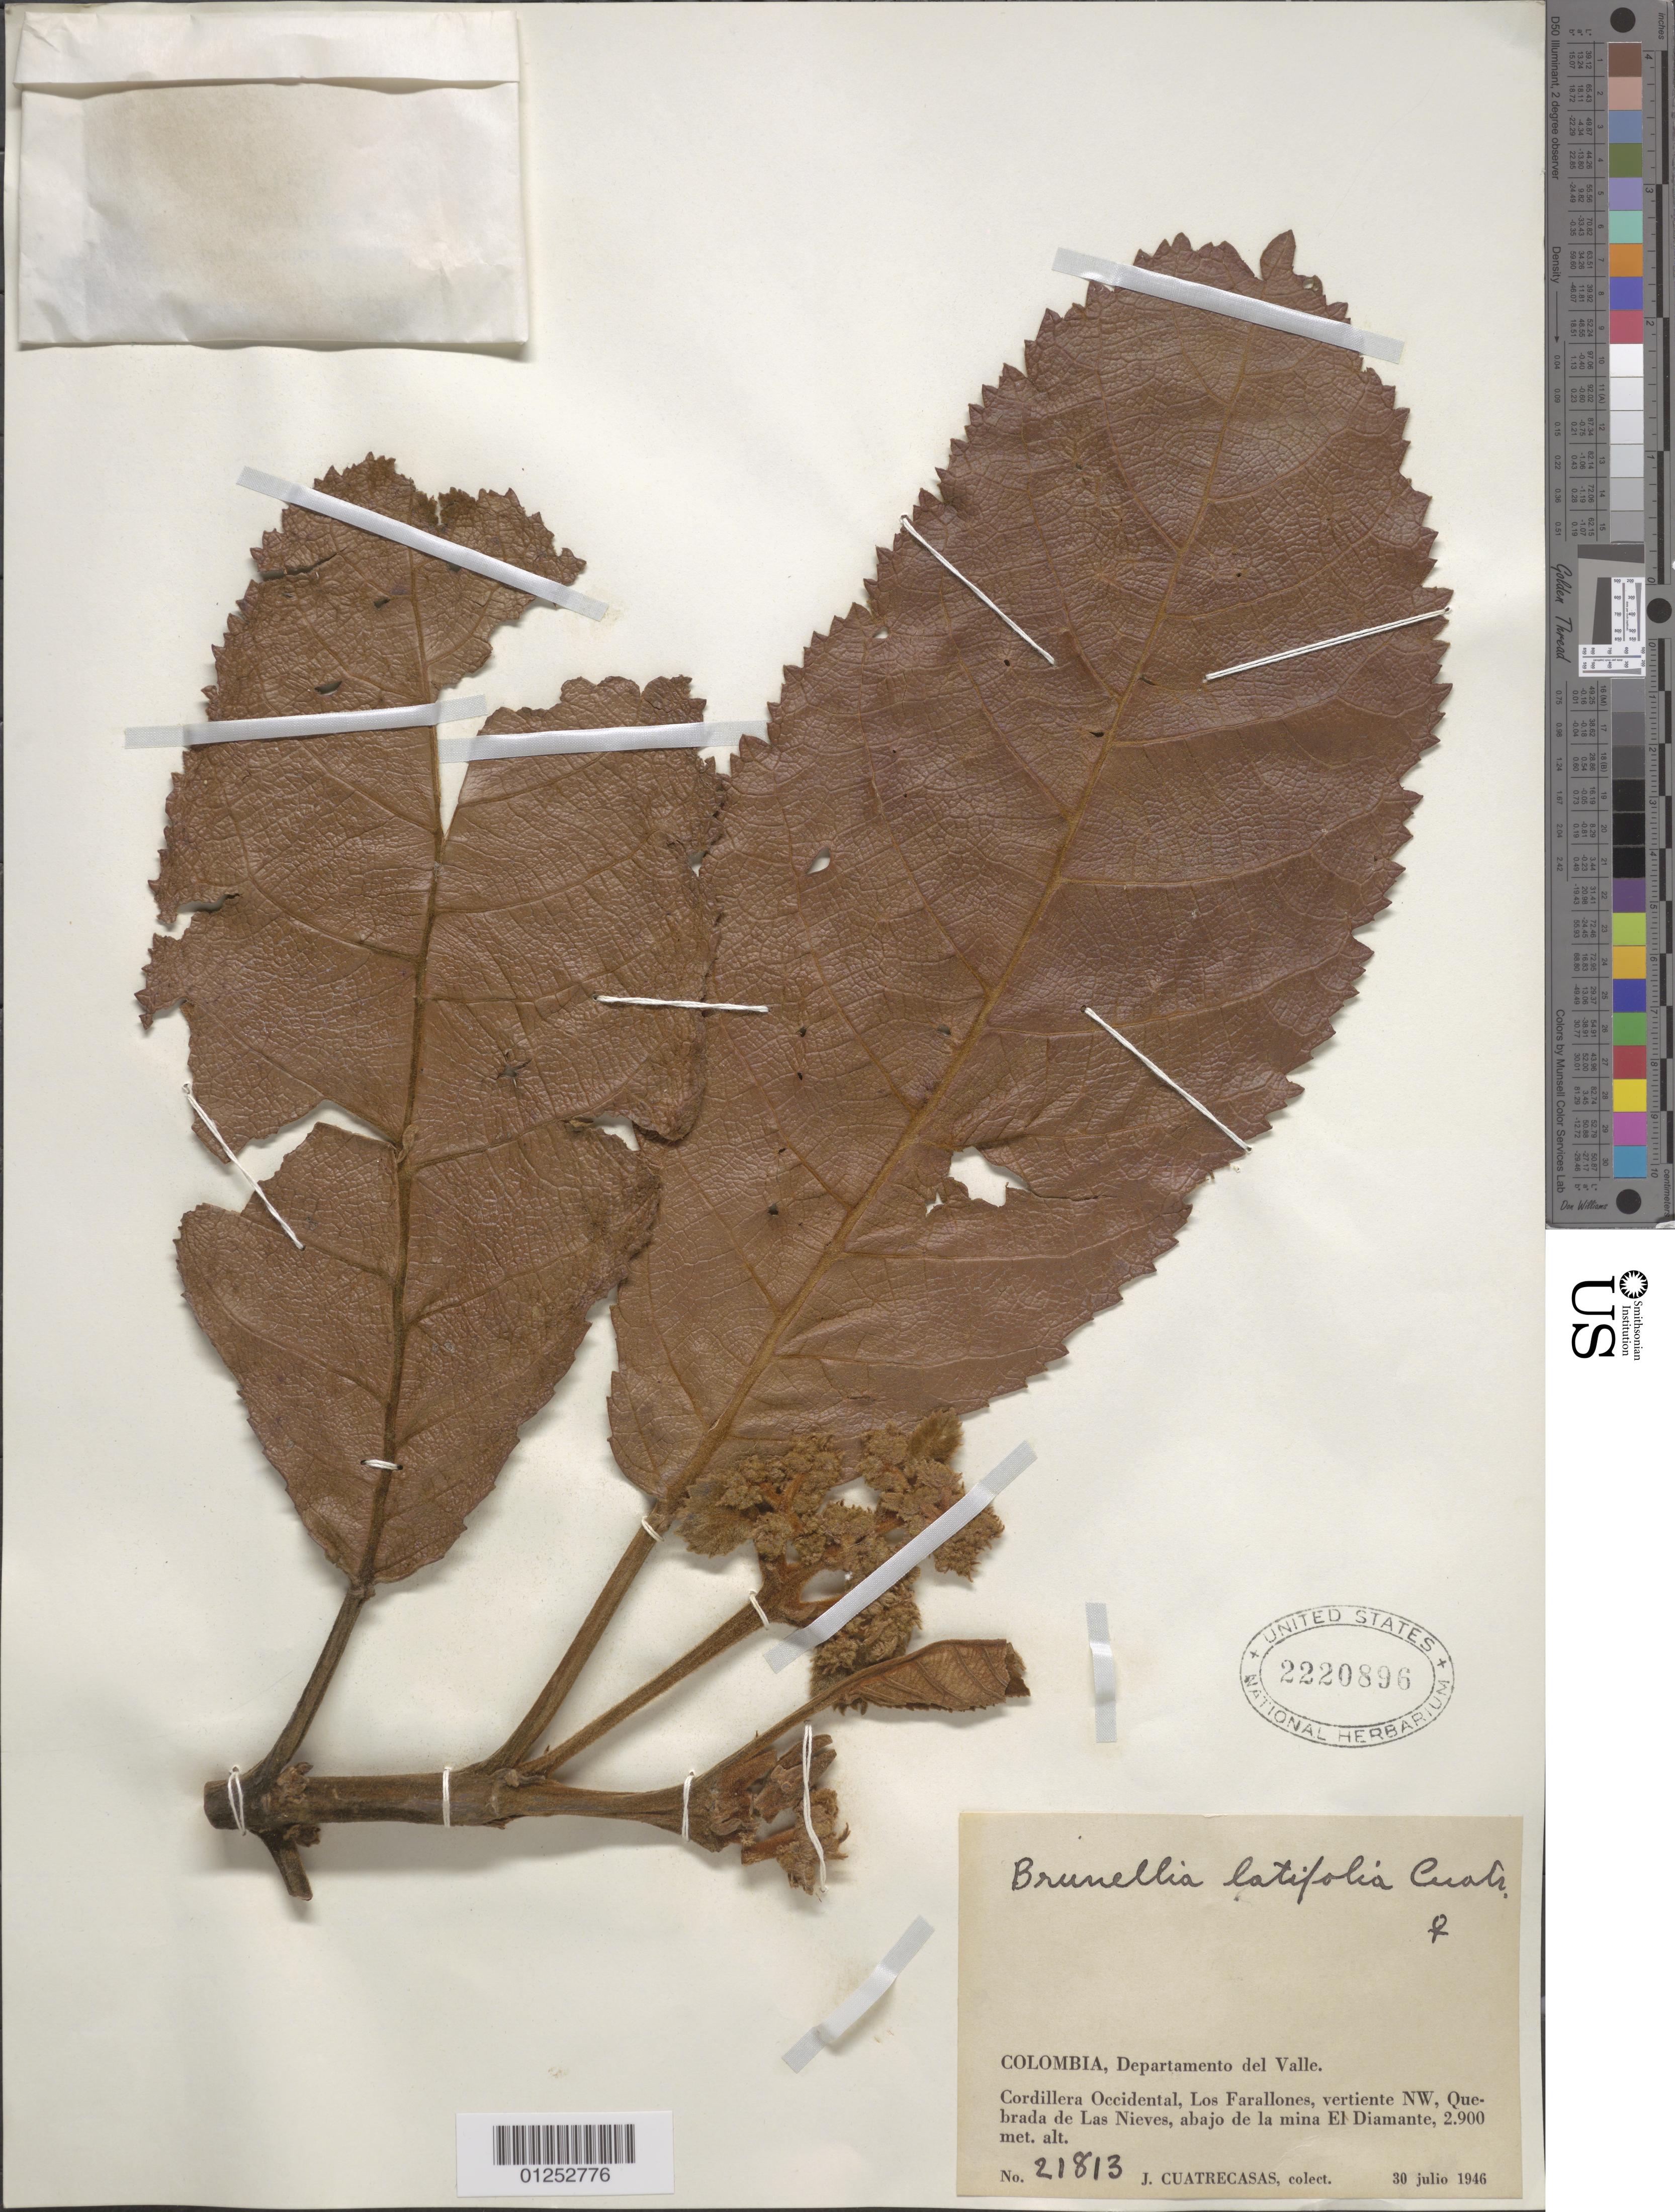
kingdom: Plantae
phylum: Tracheophyta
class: Magnoliopsida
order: Oxalidales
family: Brunelliaceae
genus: Brunellia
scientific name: Brunellia latifolia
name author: Cuatrec.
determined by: Cuatrecasas, J.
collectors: J. Cuatrecasas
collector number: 21813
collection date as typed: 30 Jul 1946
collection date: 1946-07-30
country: Colombia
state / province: Valle del Cauca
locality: Cordillera Occidental, Los Farallones, Vertiente NW, Quebrada de Las Nieves, Abajo de La Mina el Diamante.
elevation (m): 2900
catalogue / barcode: US 2220896